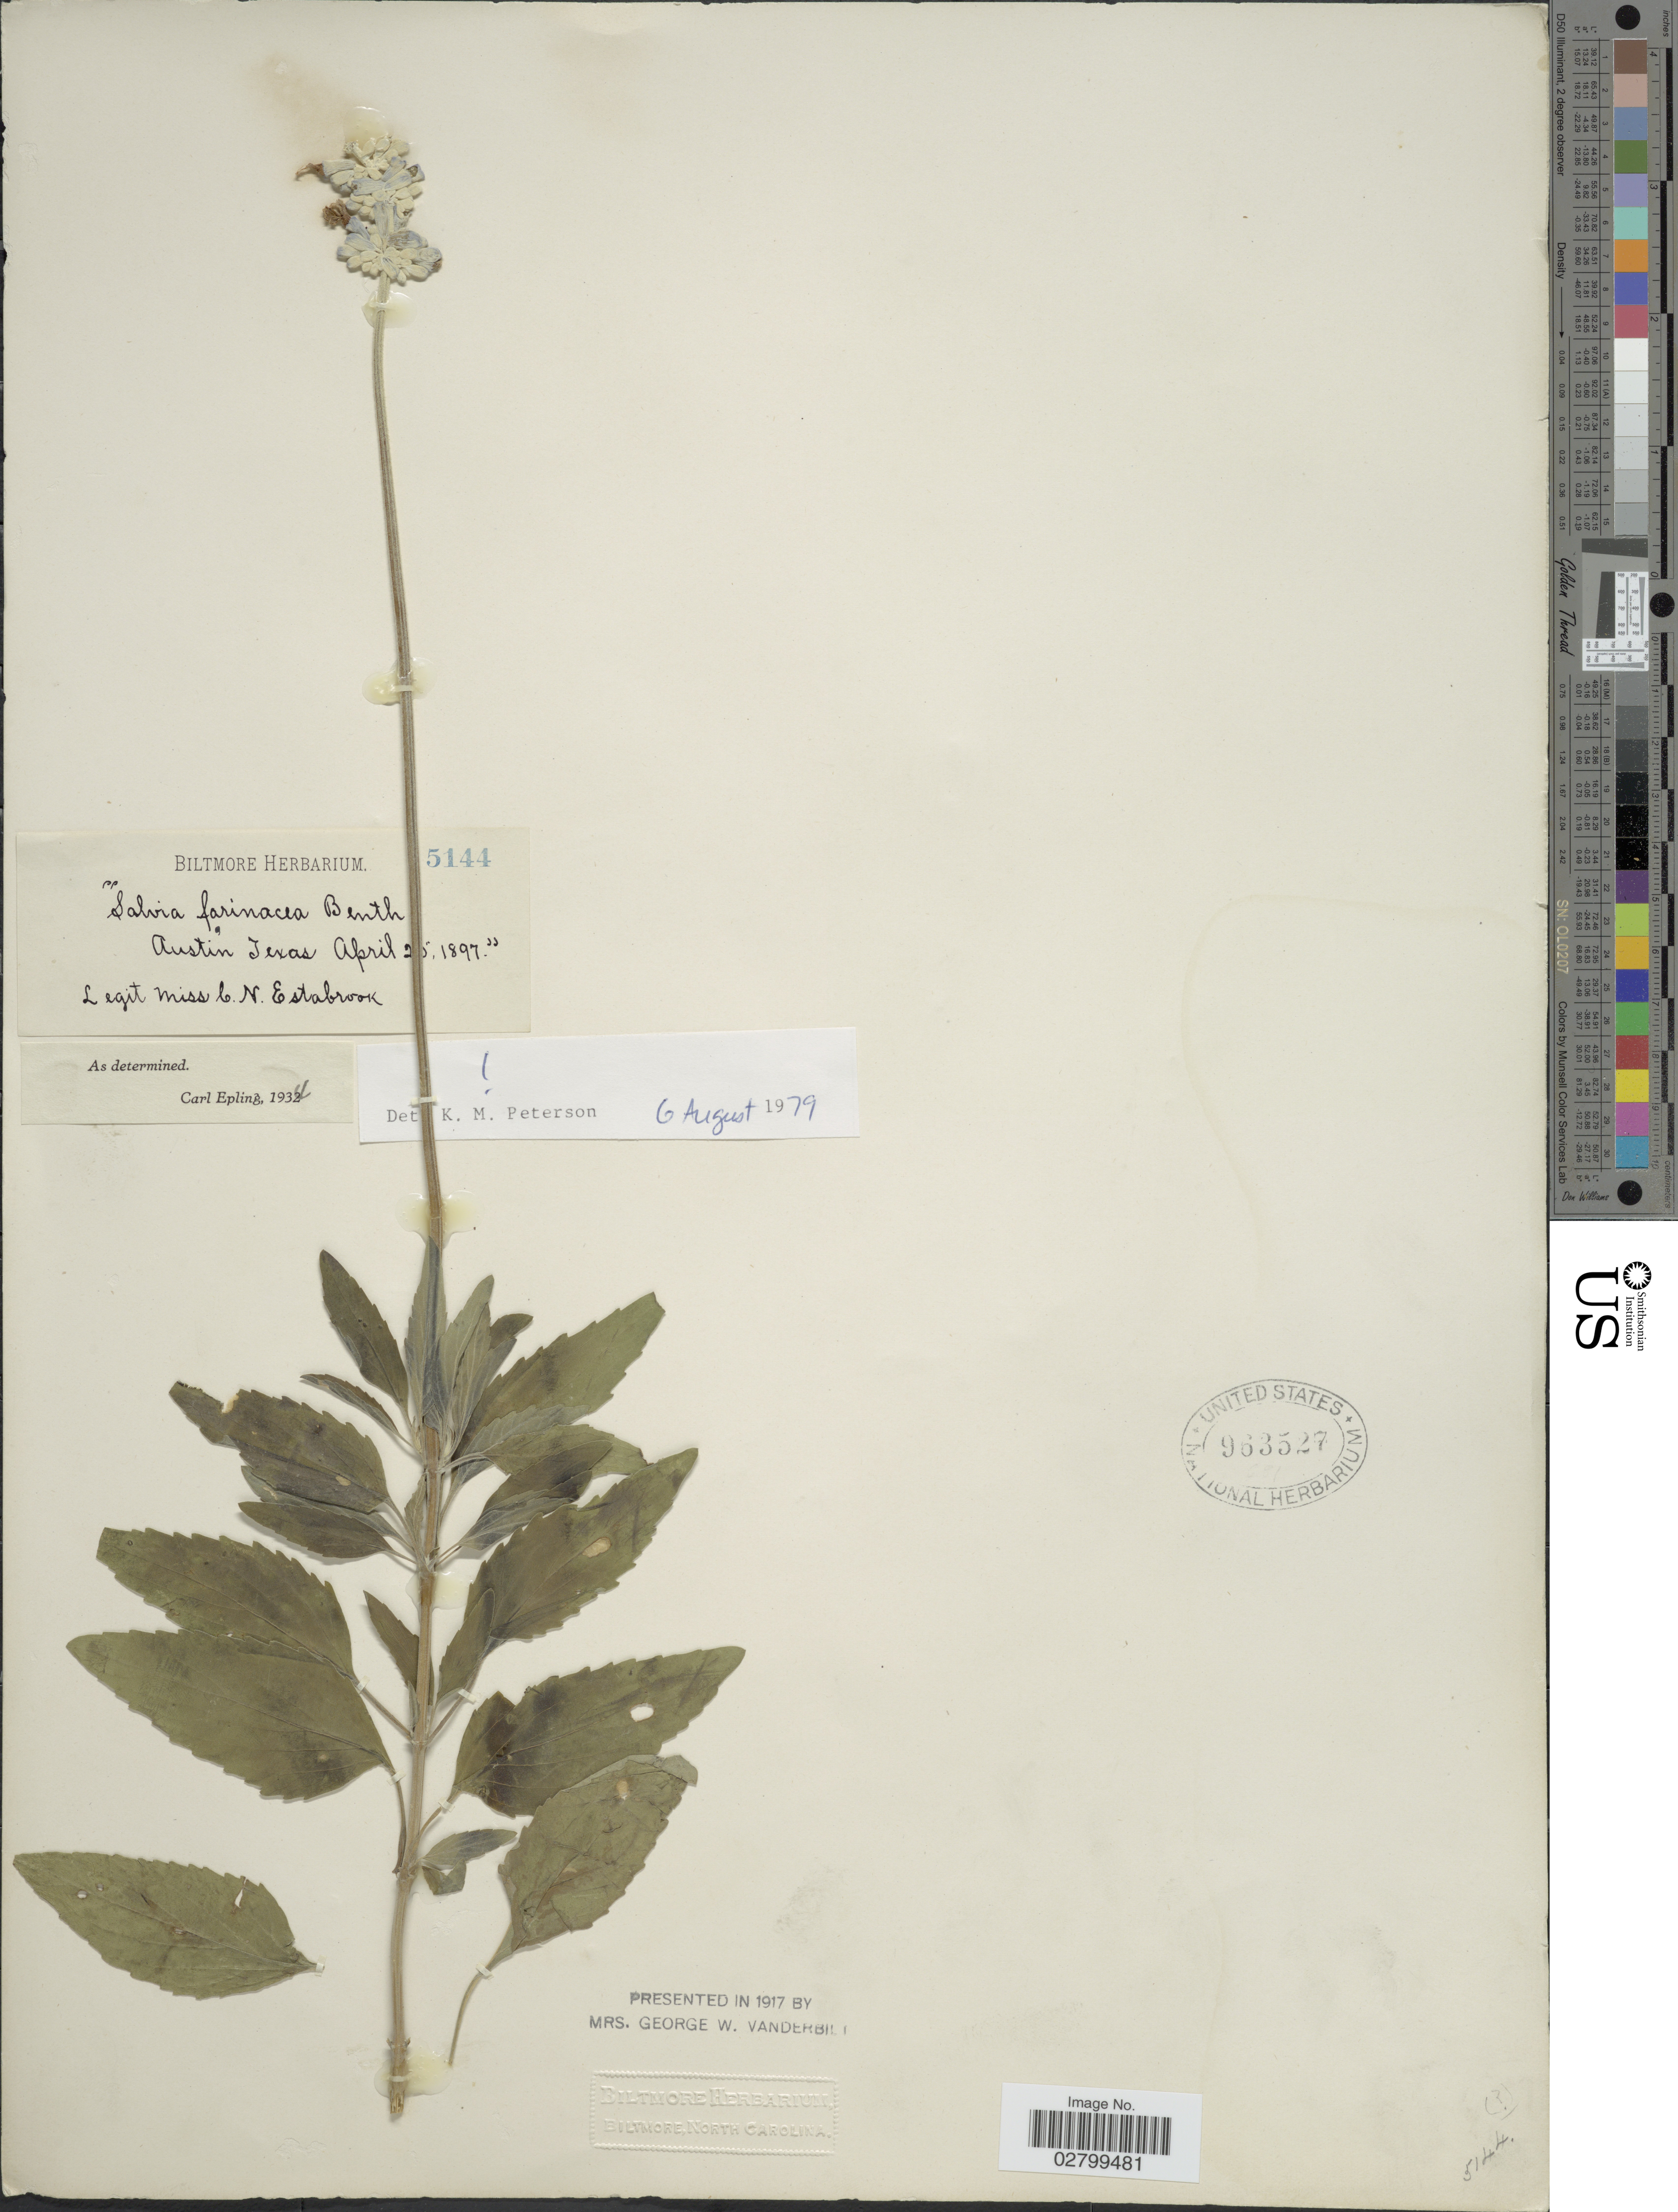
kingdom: Plantae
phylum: Tracheophyta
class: Magnoliopsida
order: Lamiales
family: Lamiaceae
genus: Salvia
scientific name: Salvia farinacea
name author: Benth.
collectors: C. Estabrook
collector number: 5144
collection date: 1897-04-25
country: United States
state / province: Texas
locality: Austin.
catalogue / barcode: US 963527